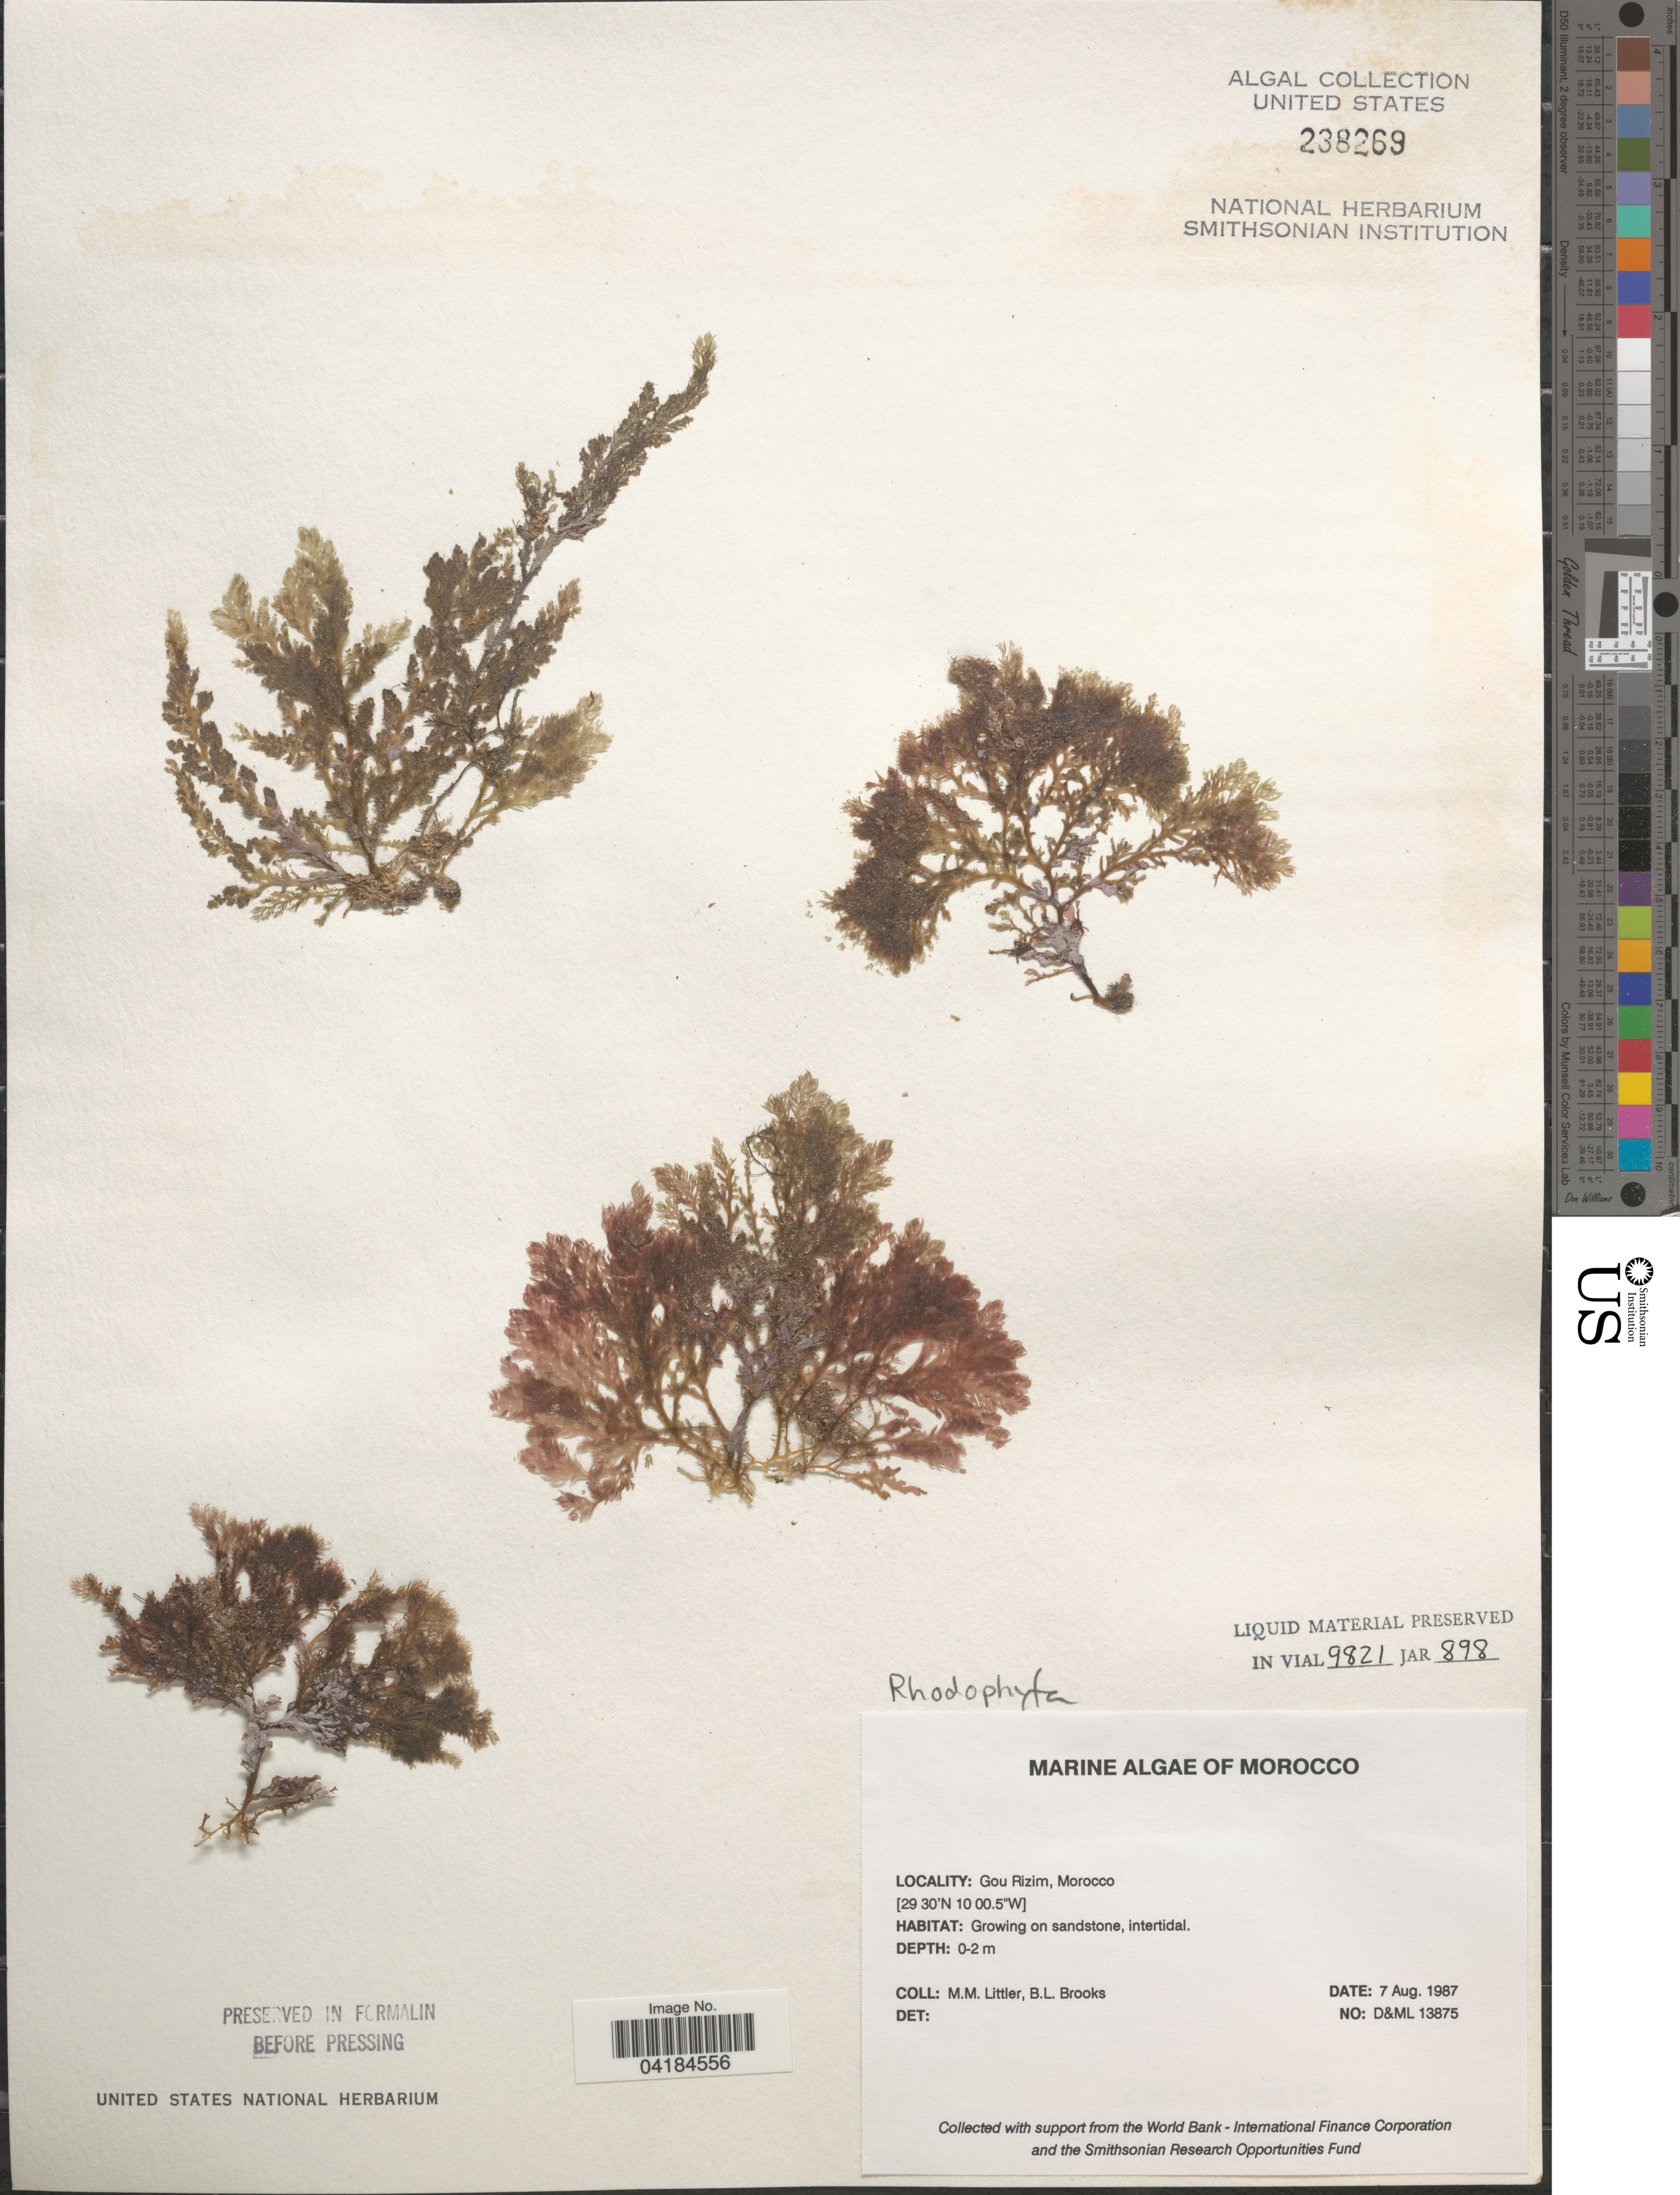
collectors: B. Brooks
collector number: D&ML13875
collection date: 1987-08-07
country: Morocco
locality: Gou Rizim.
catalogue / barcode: US 238269